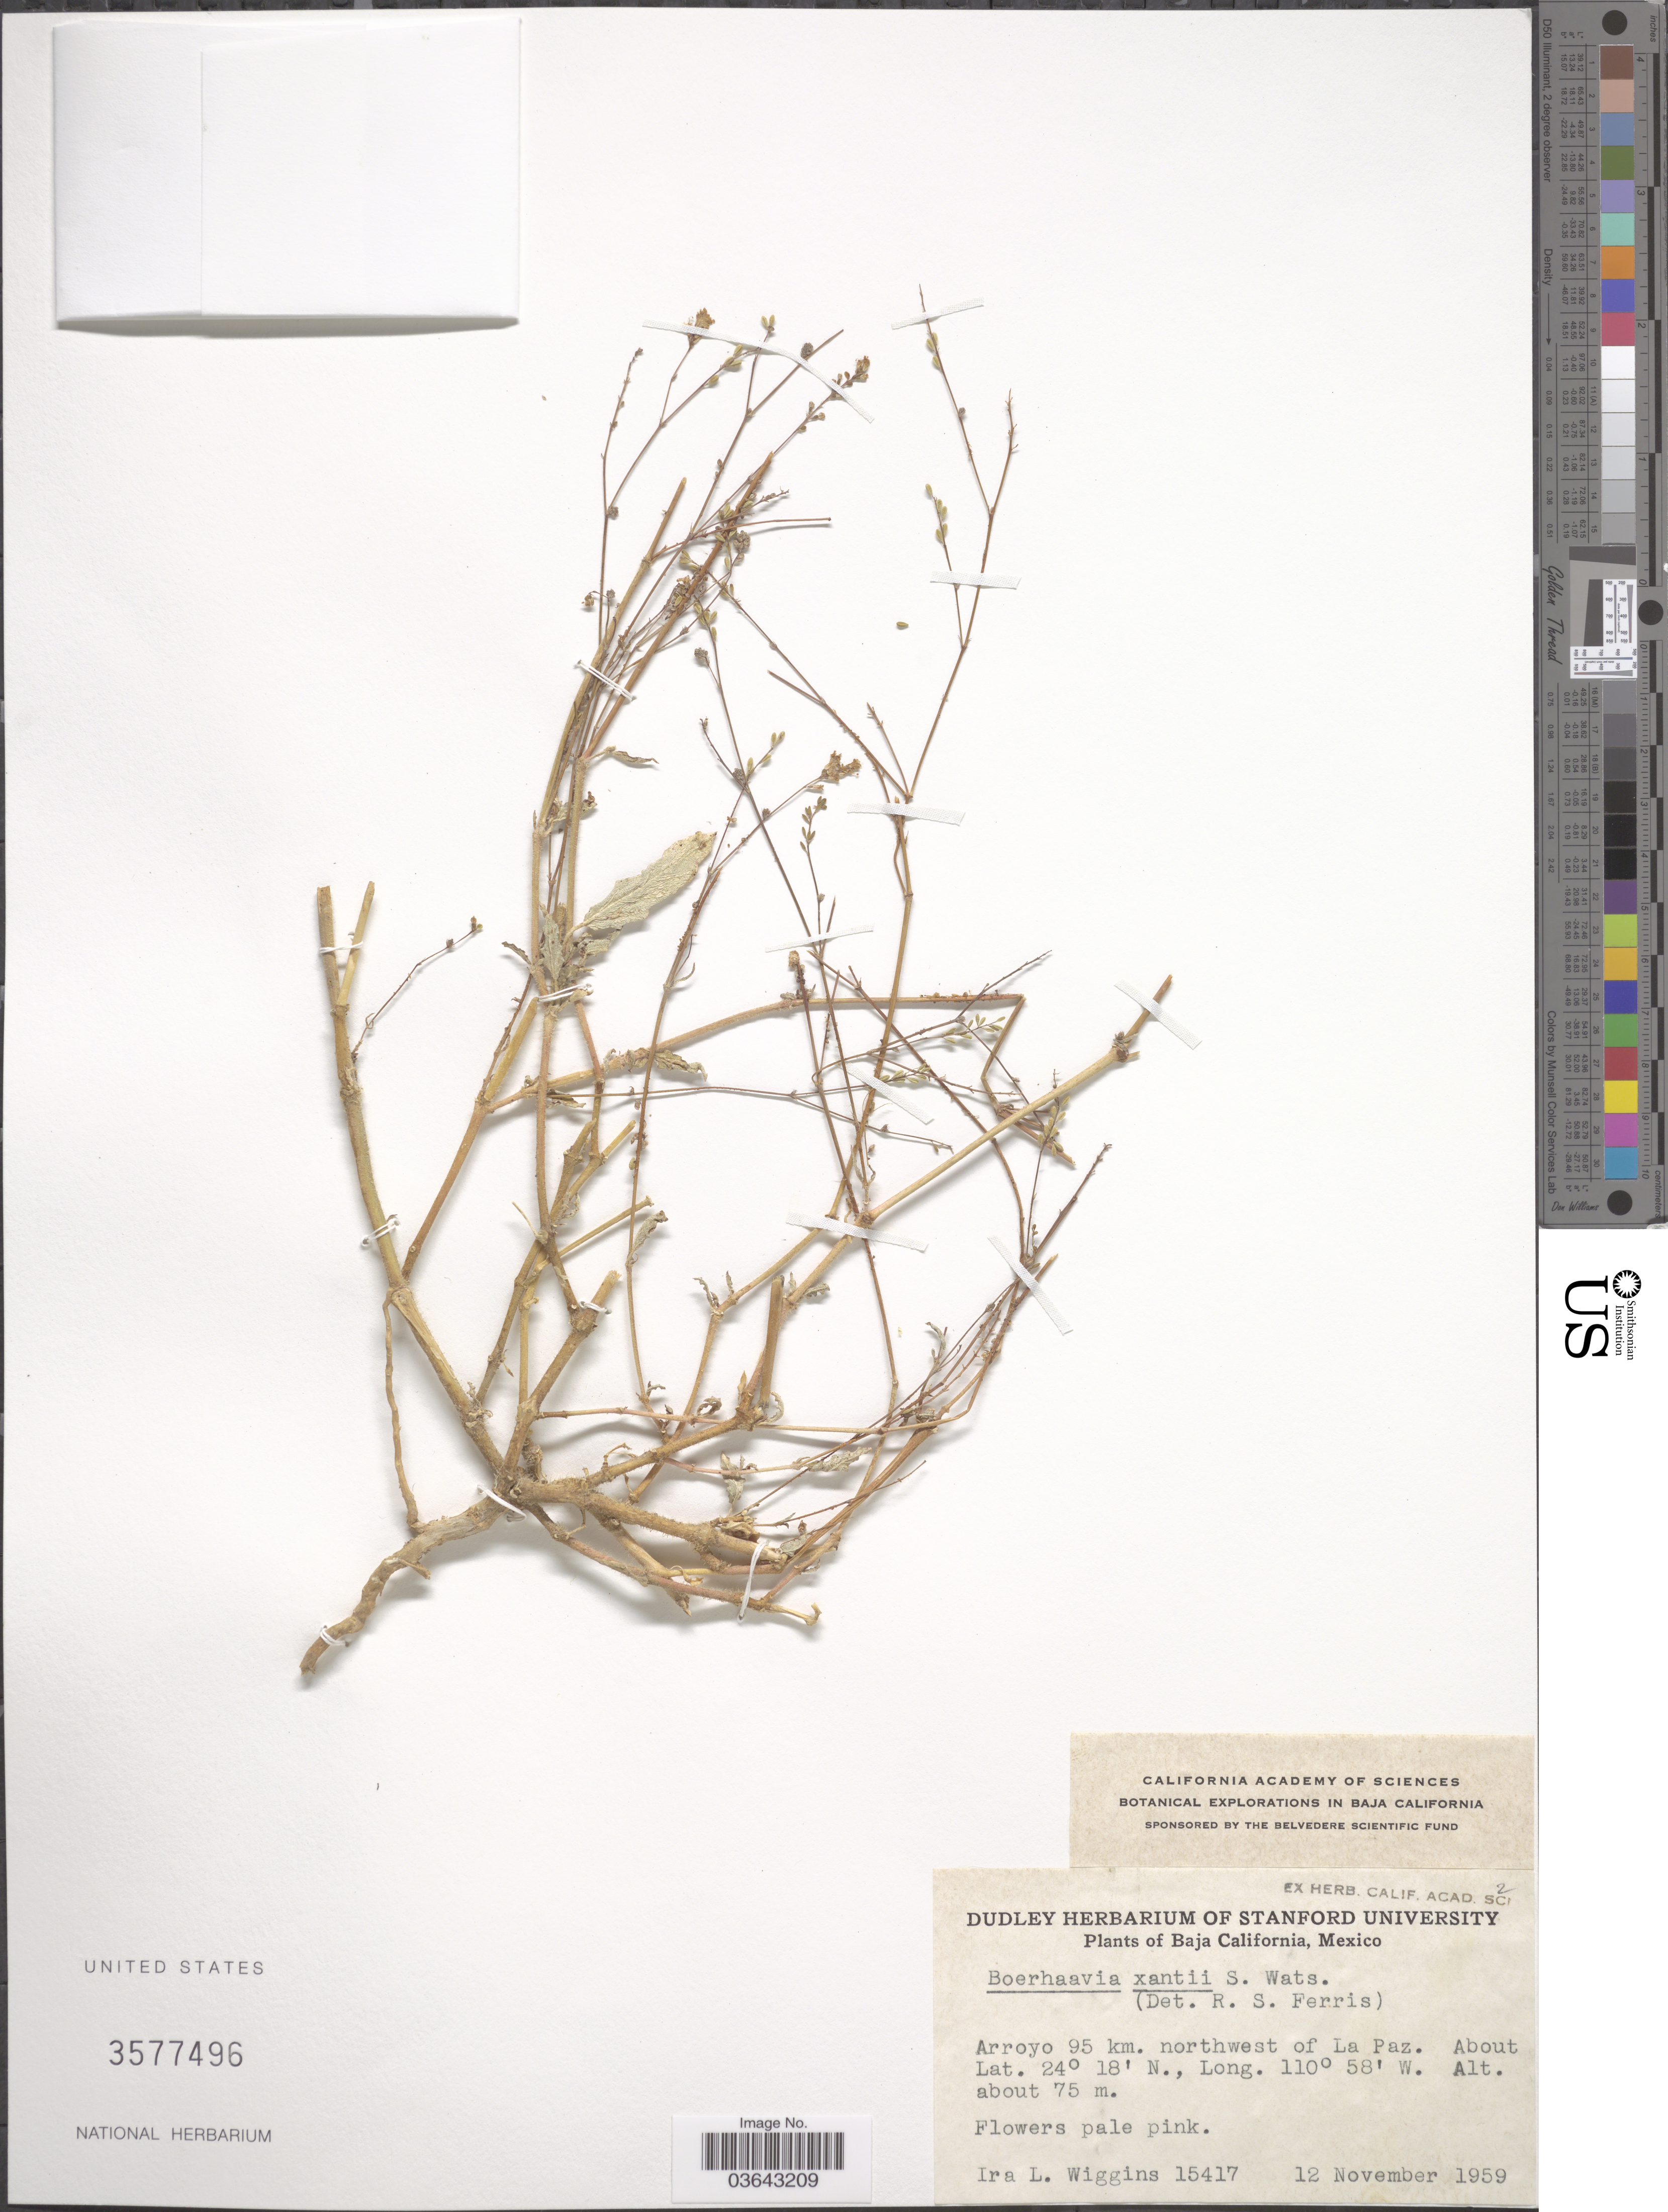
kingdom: Plantae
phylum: Tracheophyta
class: Magnoliopsida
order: Caryophyllales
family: Nyctaginaceae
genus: Boerhavia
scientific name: Boerhavia xanti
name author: S. Watson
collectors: I. L. Wiggins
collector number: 15417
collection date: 1959-11-12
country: Mexico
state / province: Baja California Sur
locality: Arroyo 95 km. northwest of La Paz.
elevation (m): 75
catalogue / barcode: US 3577496